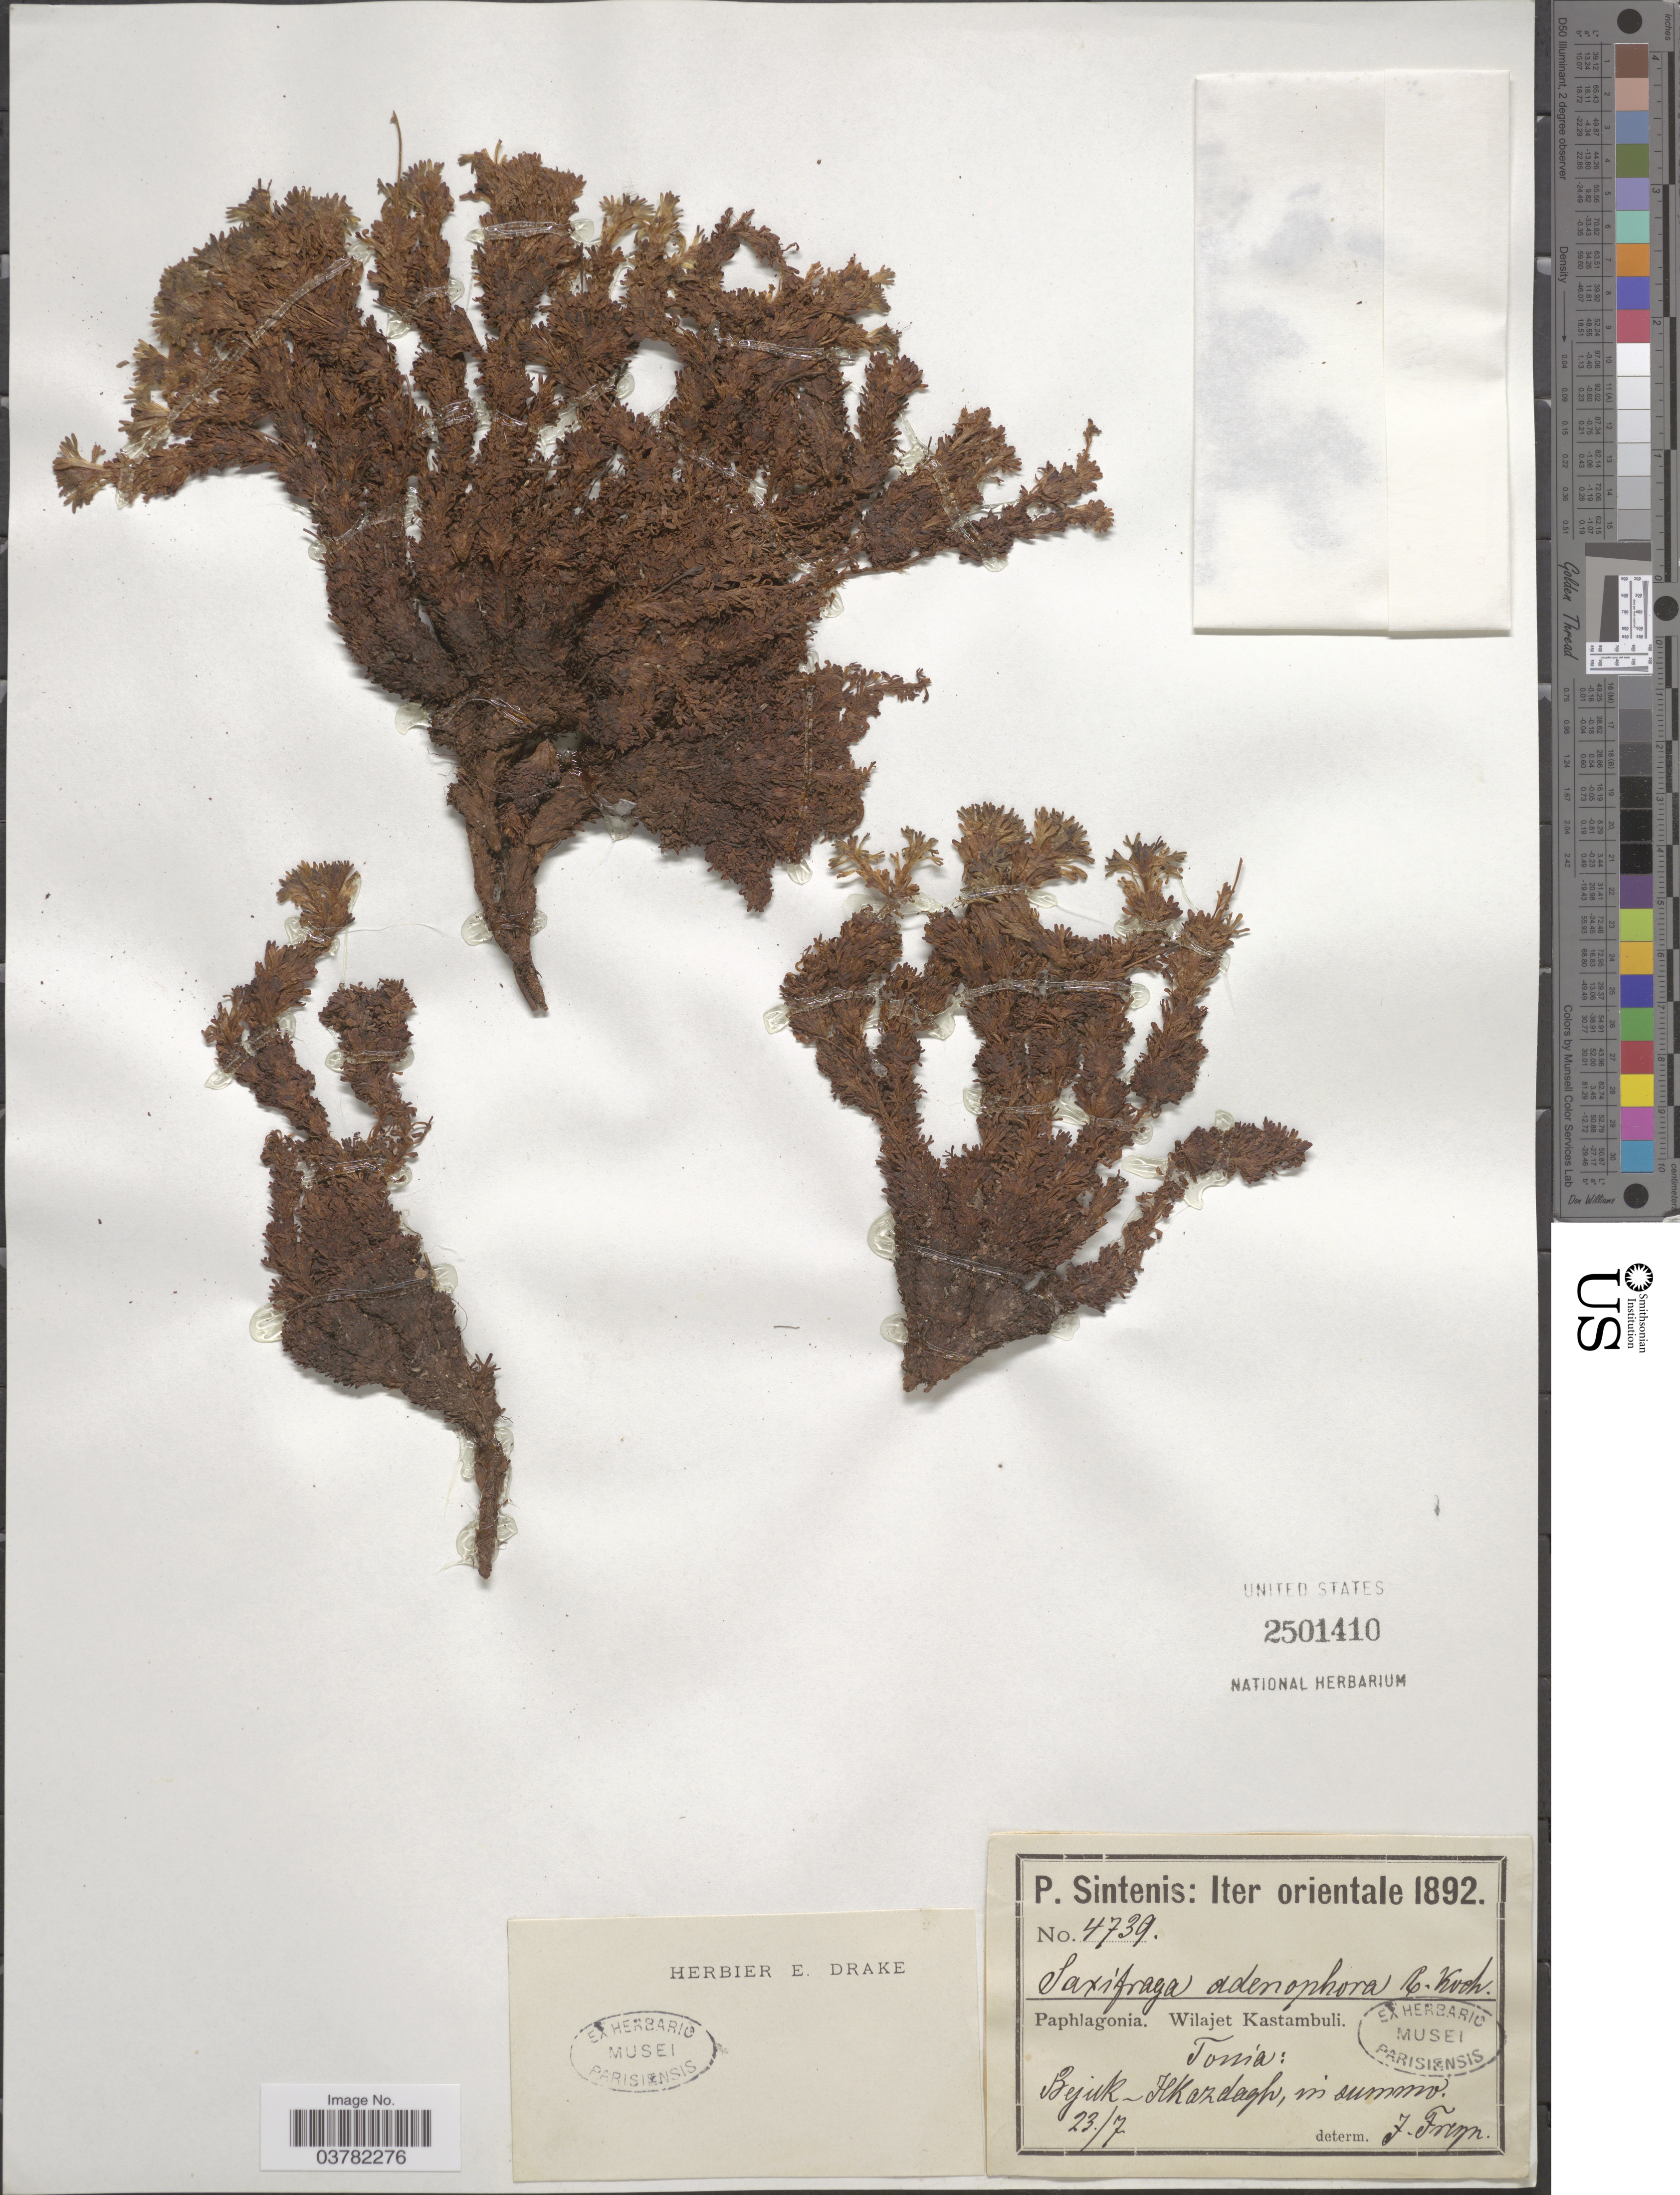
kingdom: Plantae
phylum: Tracheophyta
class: Magnoliopsida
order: Saxifragales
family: Saxifragaceae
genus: Saxifraga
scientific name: Saxifraga exarata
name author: Vill.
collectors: P. Sintenis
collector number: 4739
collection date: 1892-07-23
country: Turkey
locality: Inter orientale 1892. Paphlagonia. Wilajet Kastambuli. Tossia: Bejuk - llkazdagh, in summo.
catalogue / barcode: US 2501410